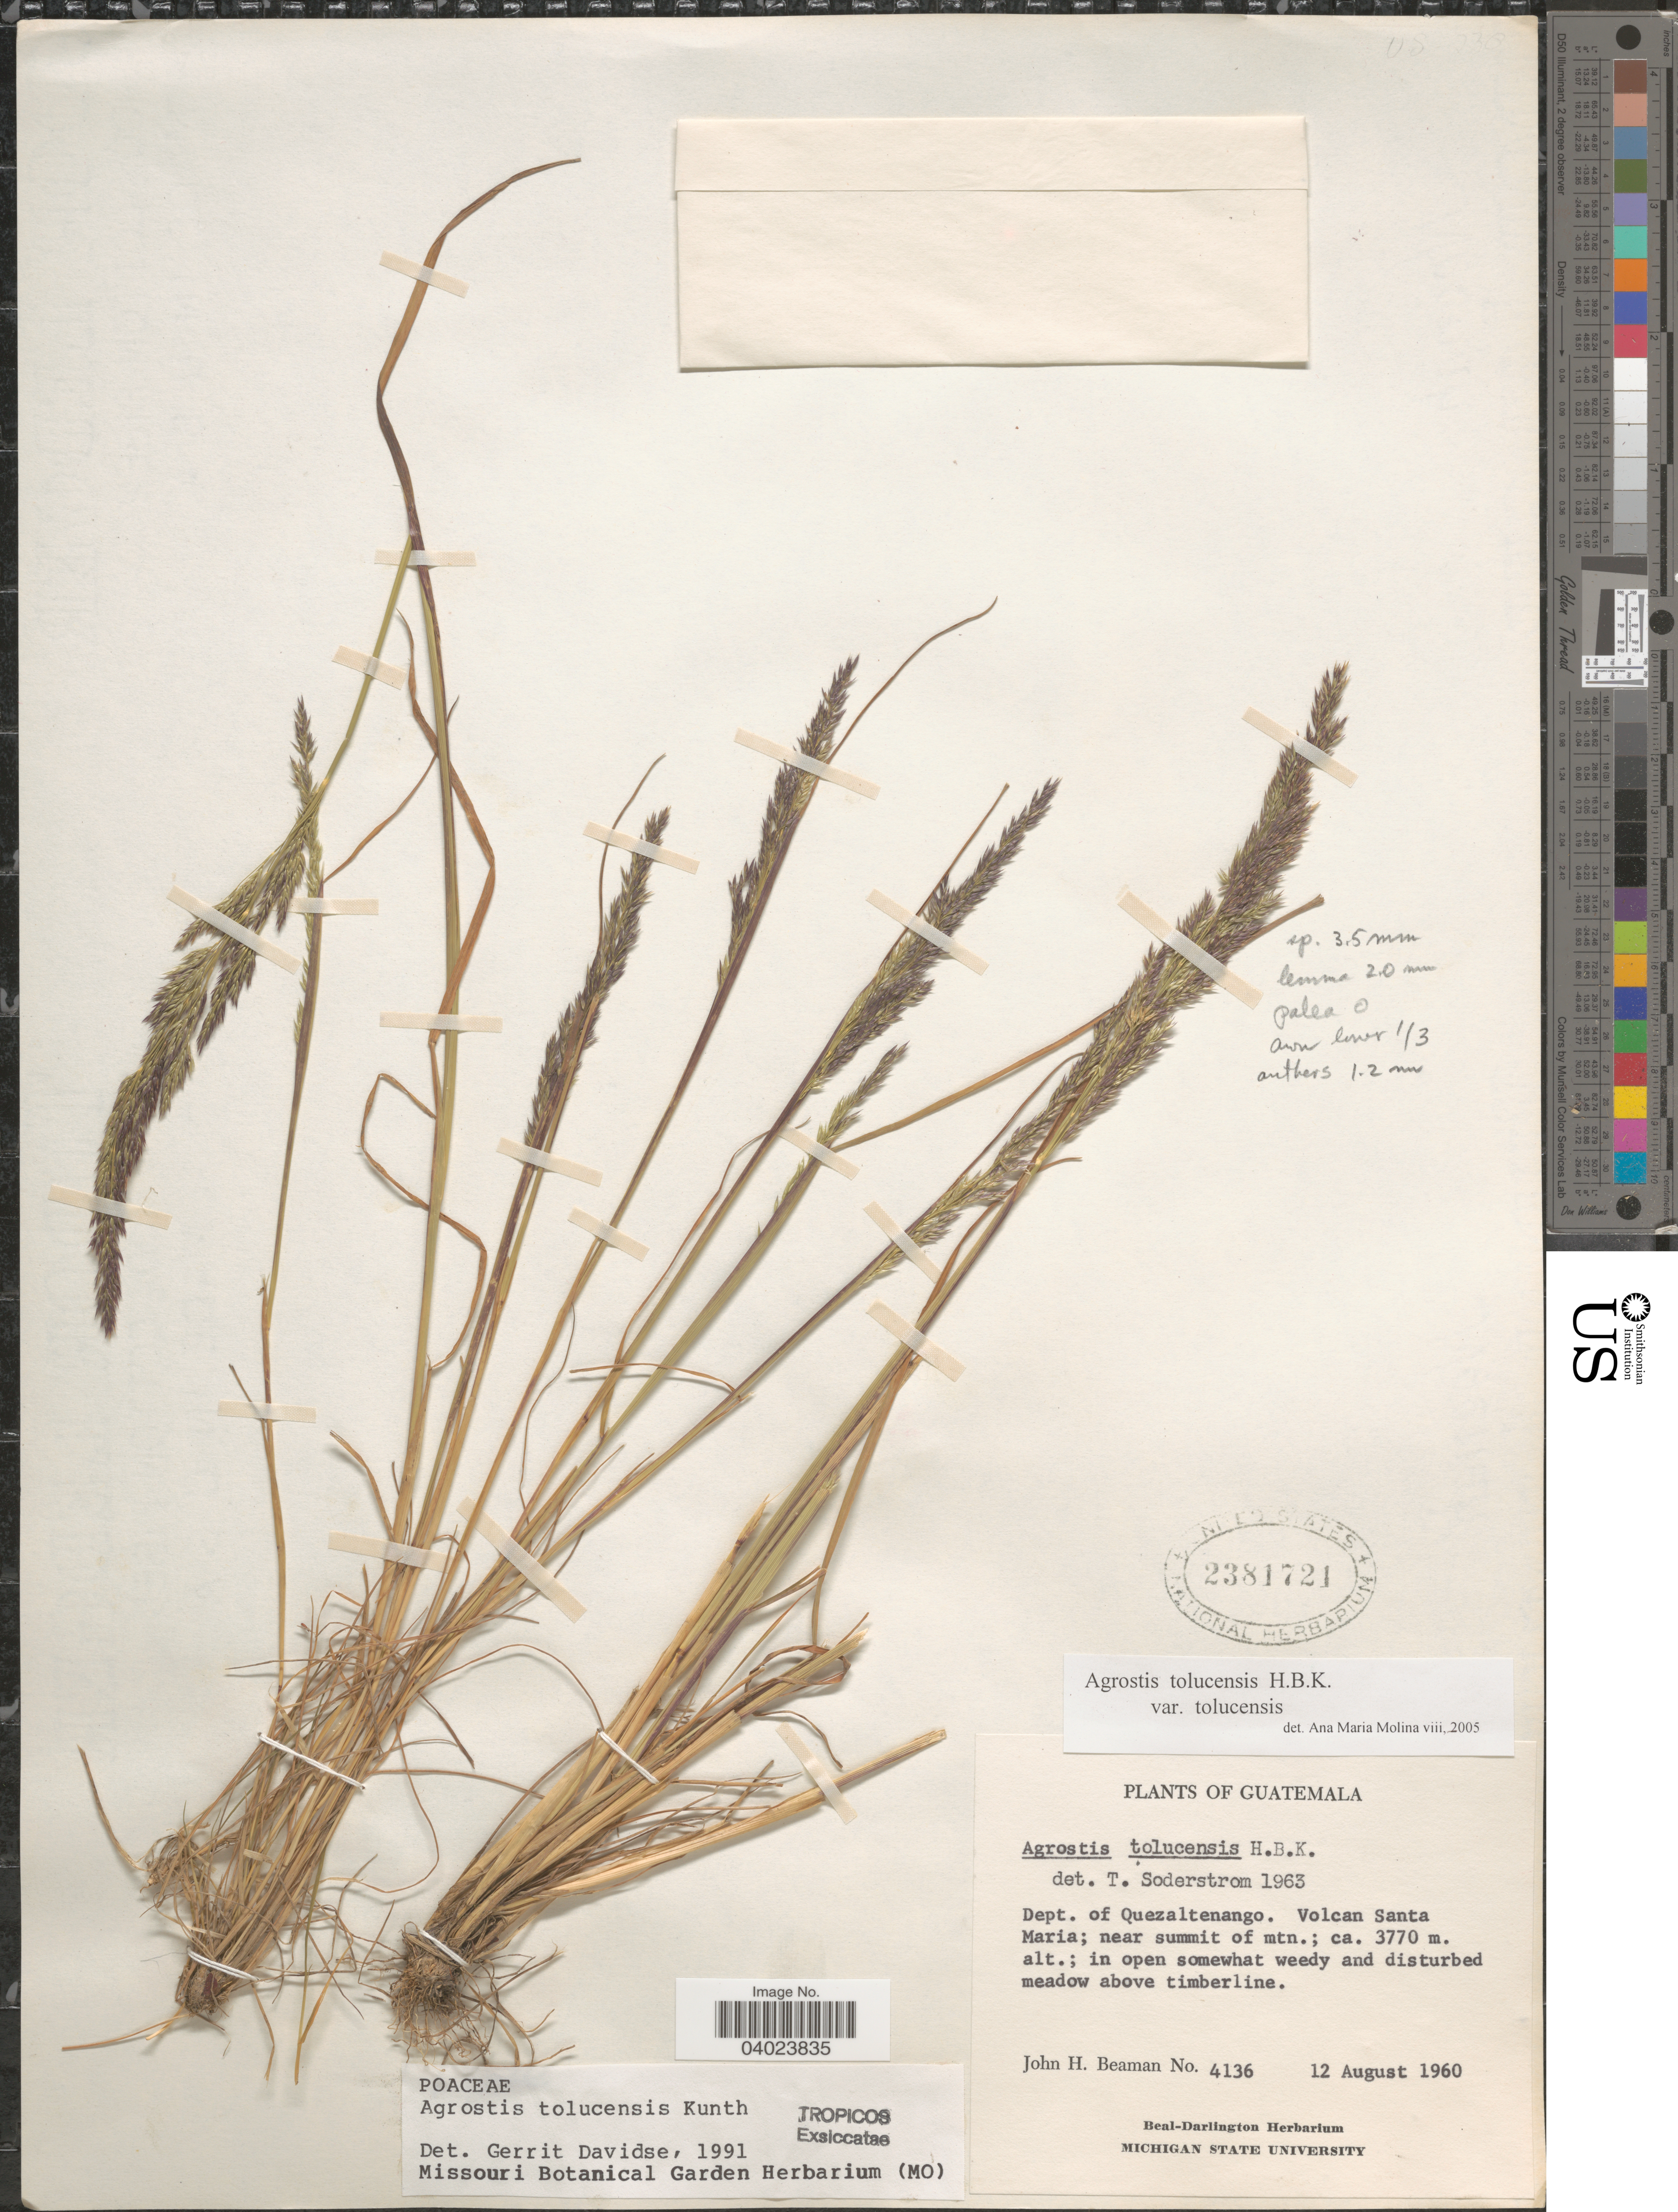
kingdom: Plantae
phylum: Tracheophyta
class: Liliopsida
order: Poales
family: Poaceae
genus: Agrostis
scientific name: Agrostis tolucensis Kunth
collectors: J. H. Beaman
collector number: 4136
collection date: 1960-08-12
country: Guatemala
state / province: Quetzaltenango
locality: Dept. of Quezaltenango. Volcan Santa Maria; near summit of mtn.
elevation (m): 3770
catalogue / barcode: US 2381721